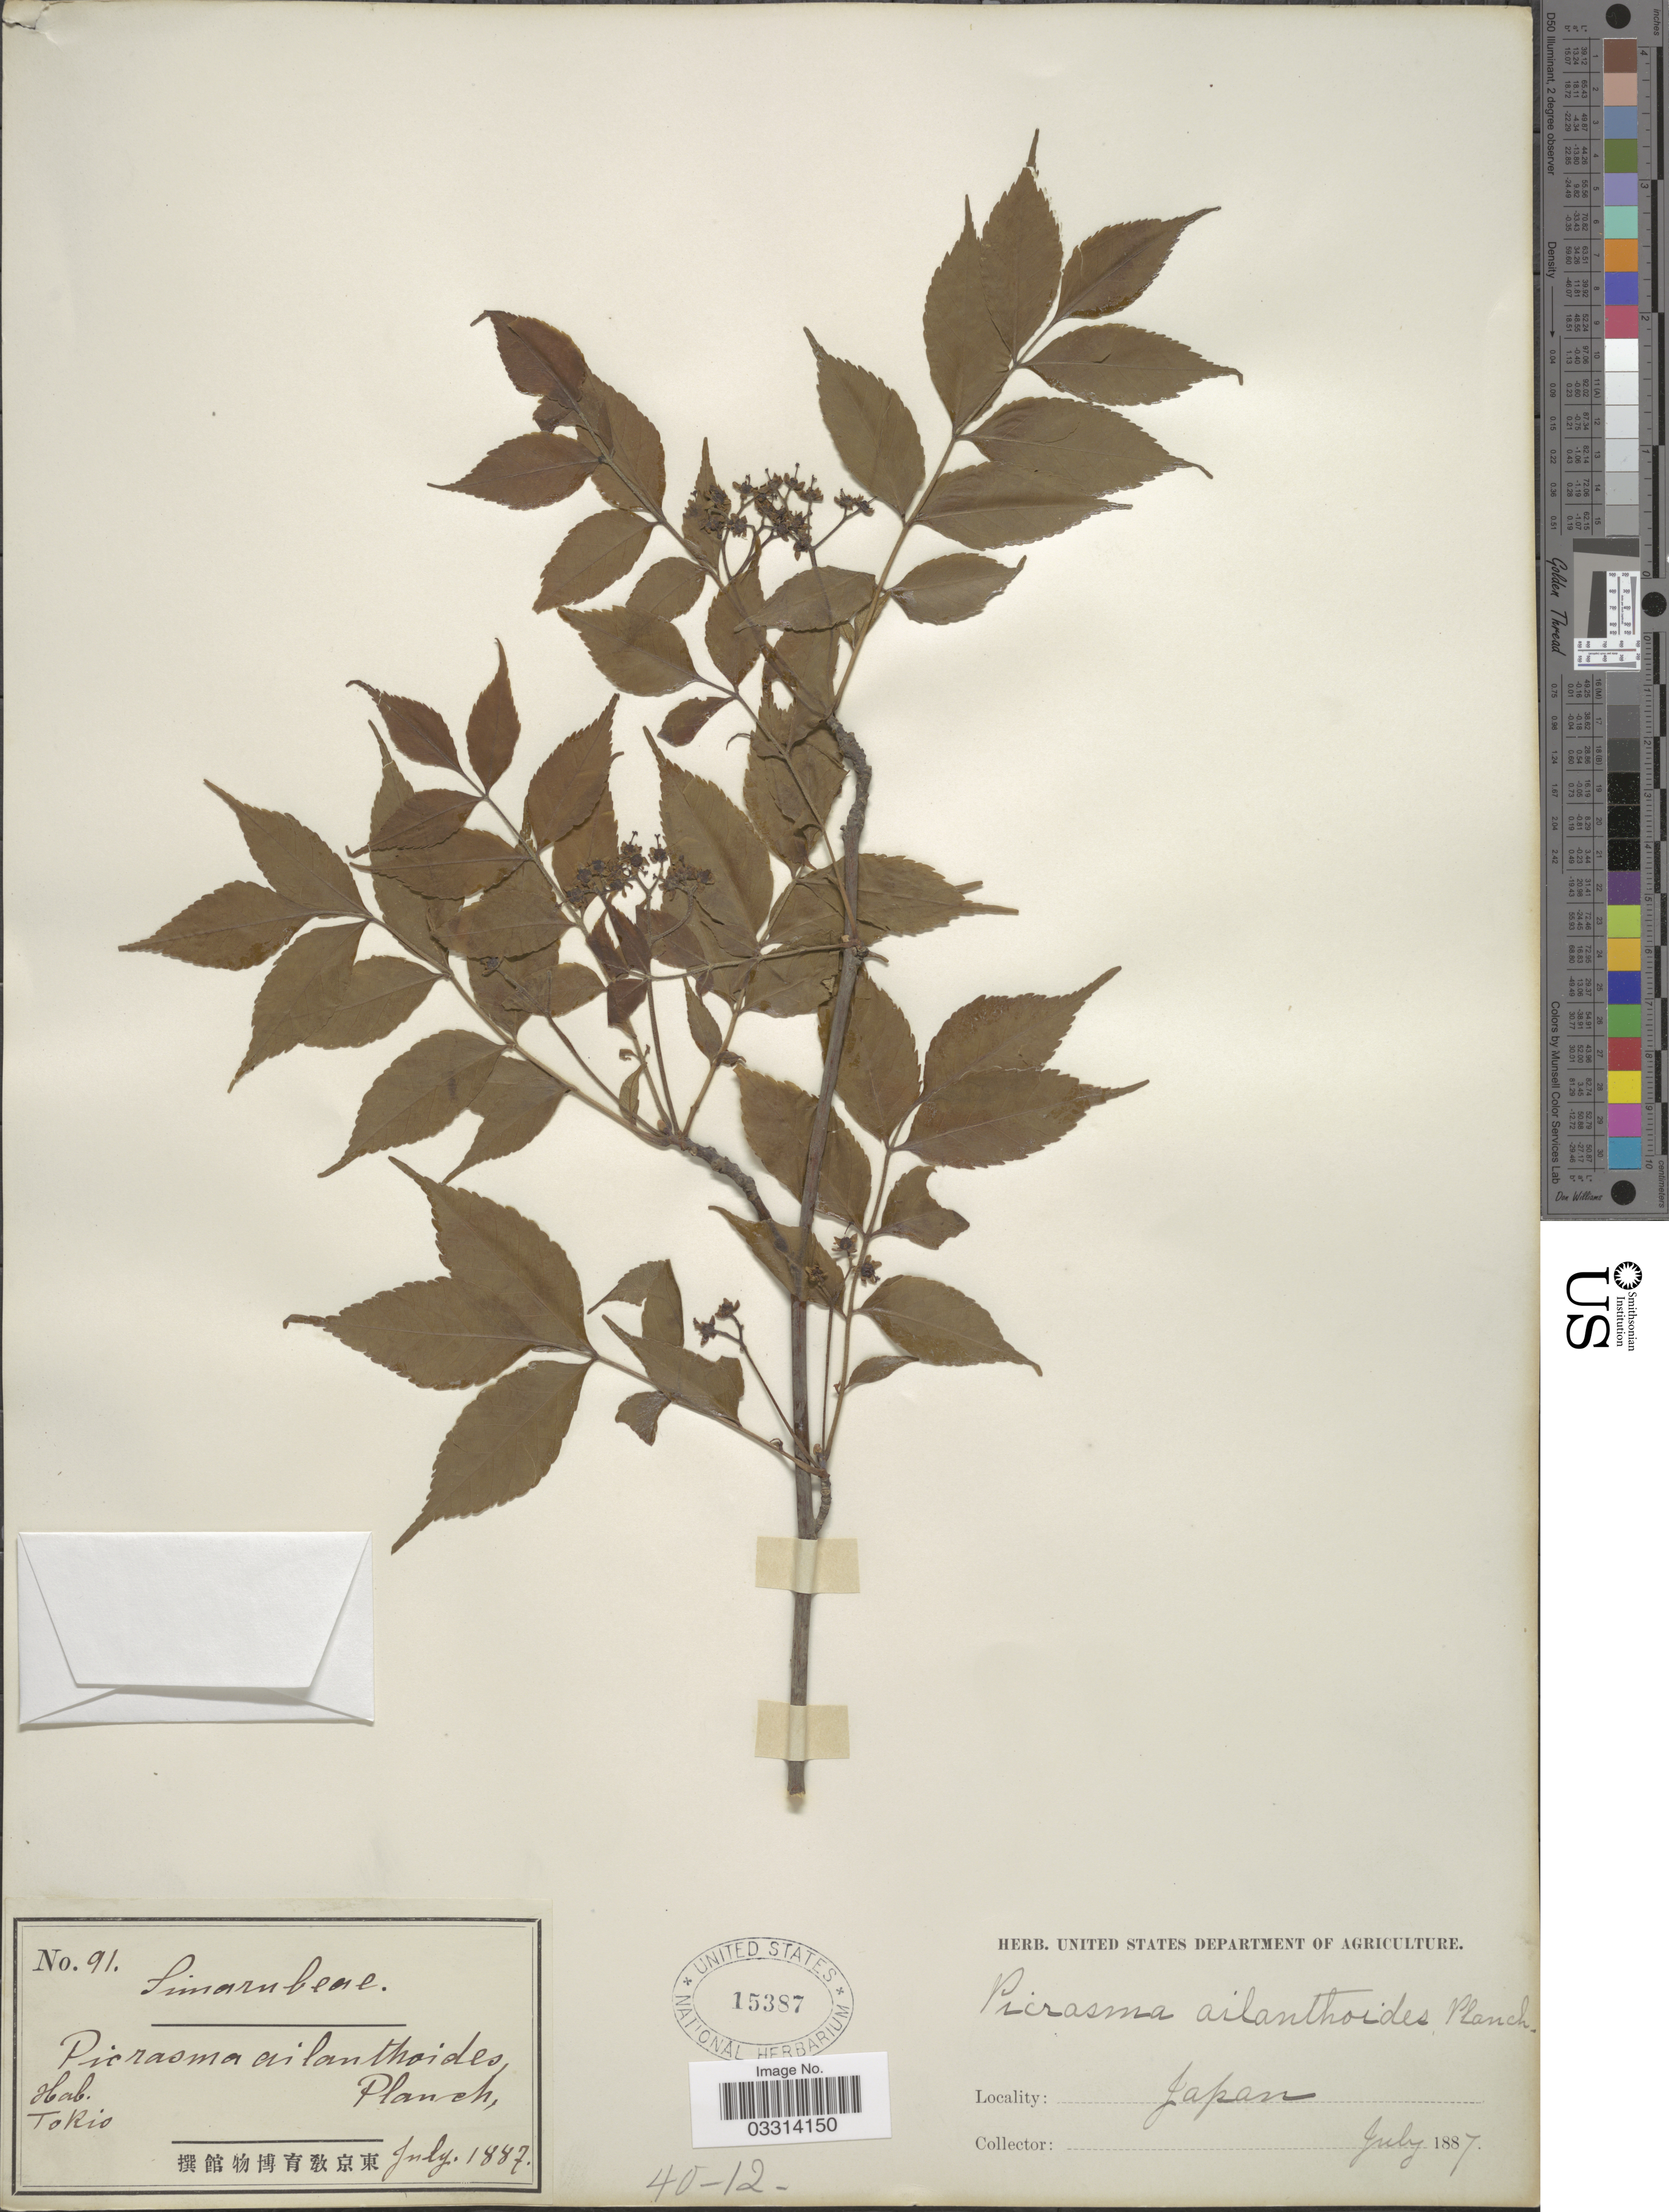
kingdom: Plantae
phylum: Tracheophyta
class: Magnoliopsida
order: Sapindales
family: Simaroubaceae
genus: Picrasma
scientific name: Picrasma ailanthoides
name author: (Bunge) Planch.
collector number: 91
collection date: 1887-07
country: Japan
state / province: Tokyo, Federal City of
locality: Tokio.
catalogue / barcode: US 15387